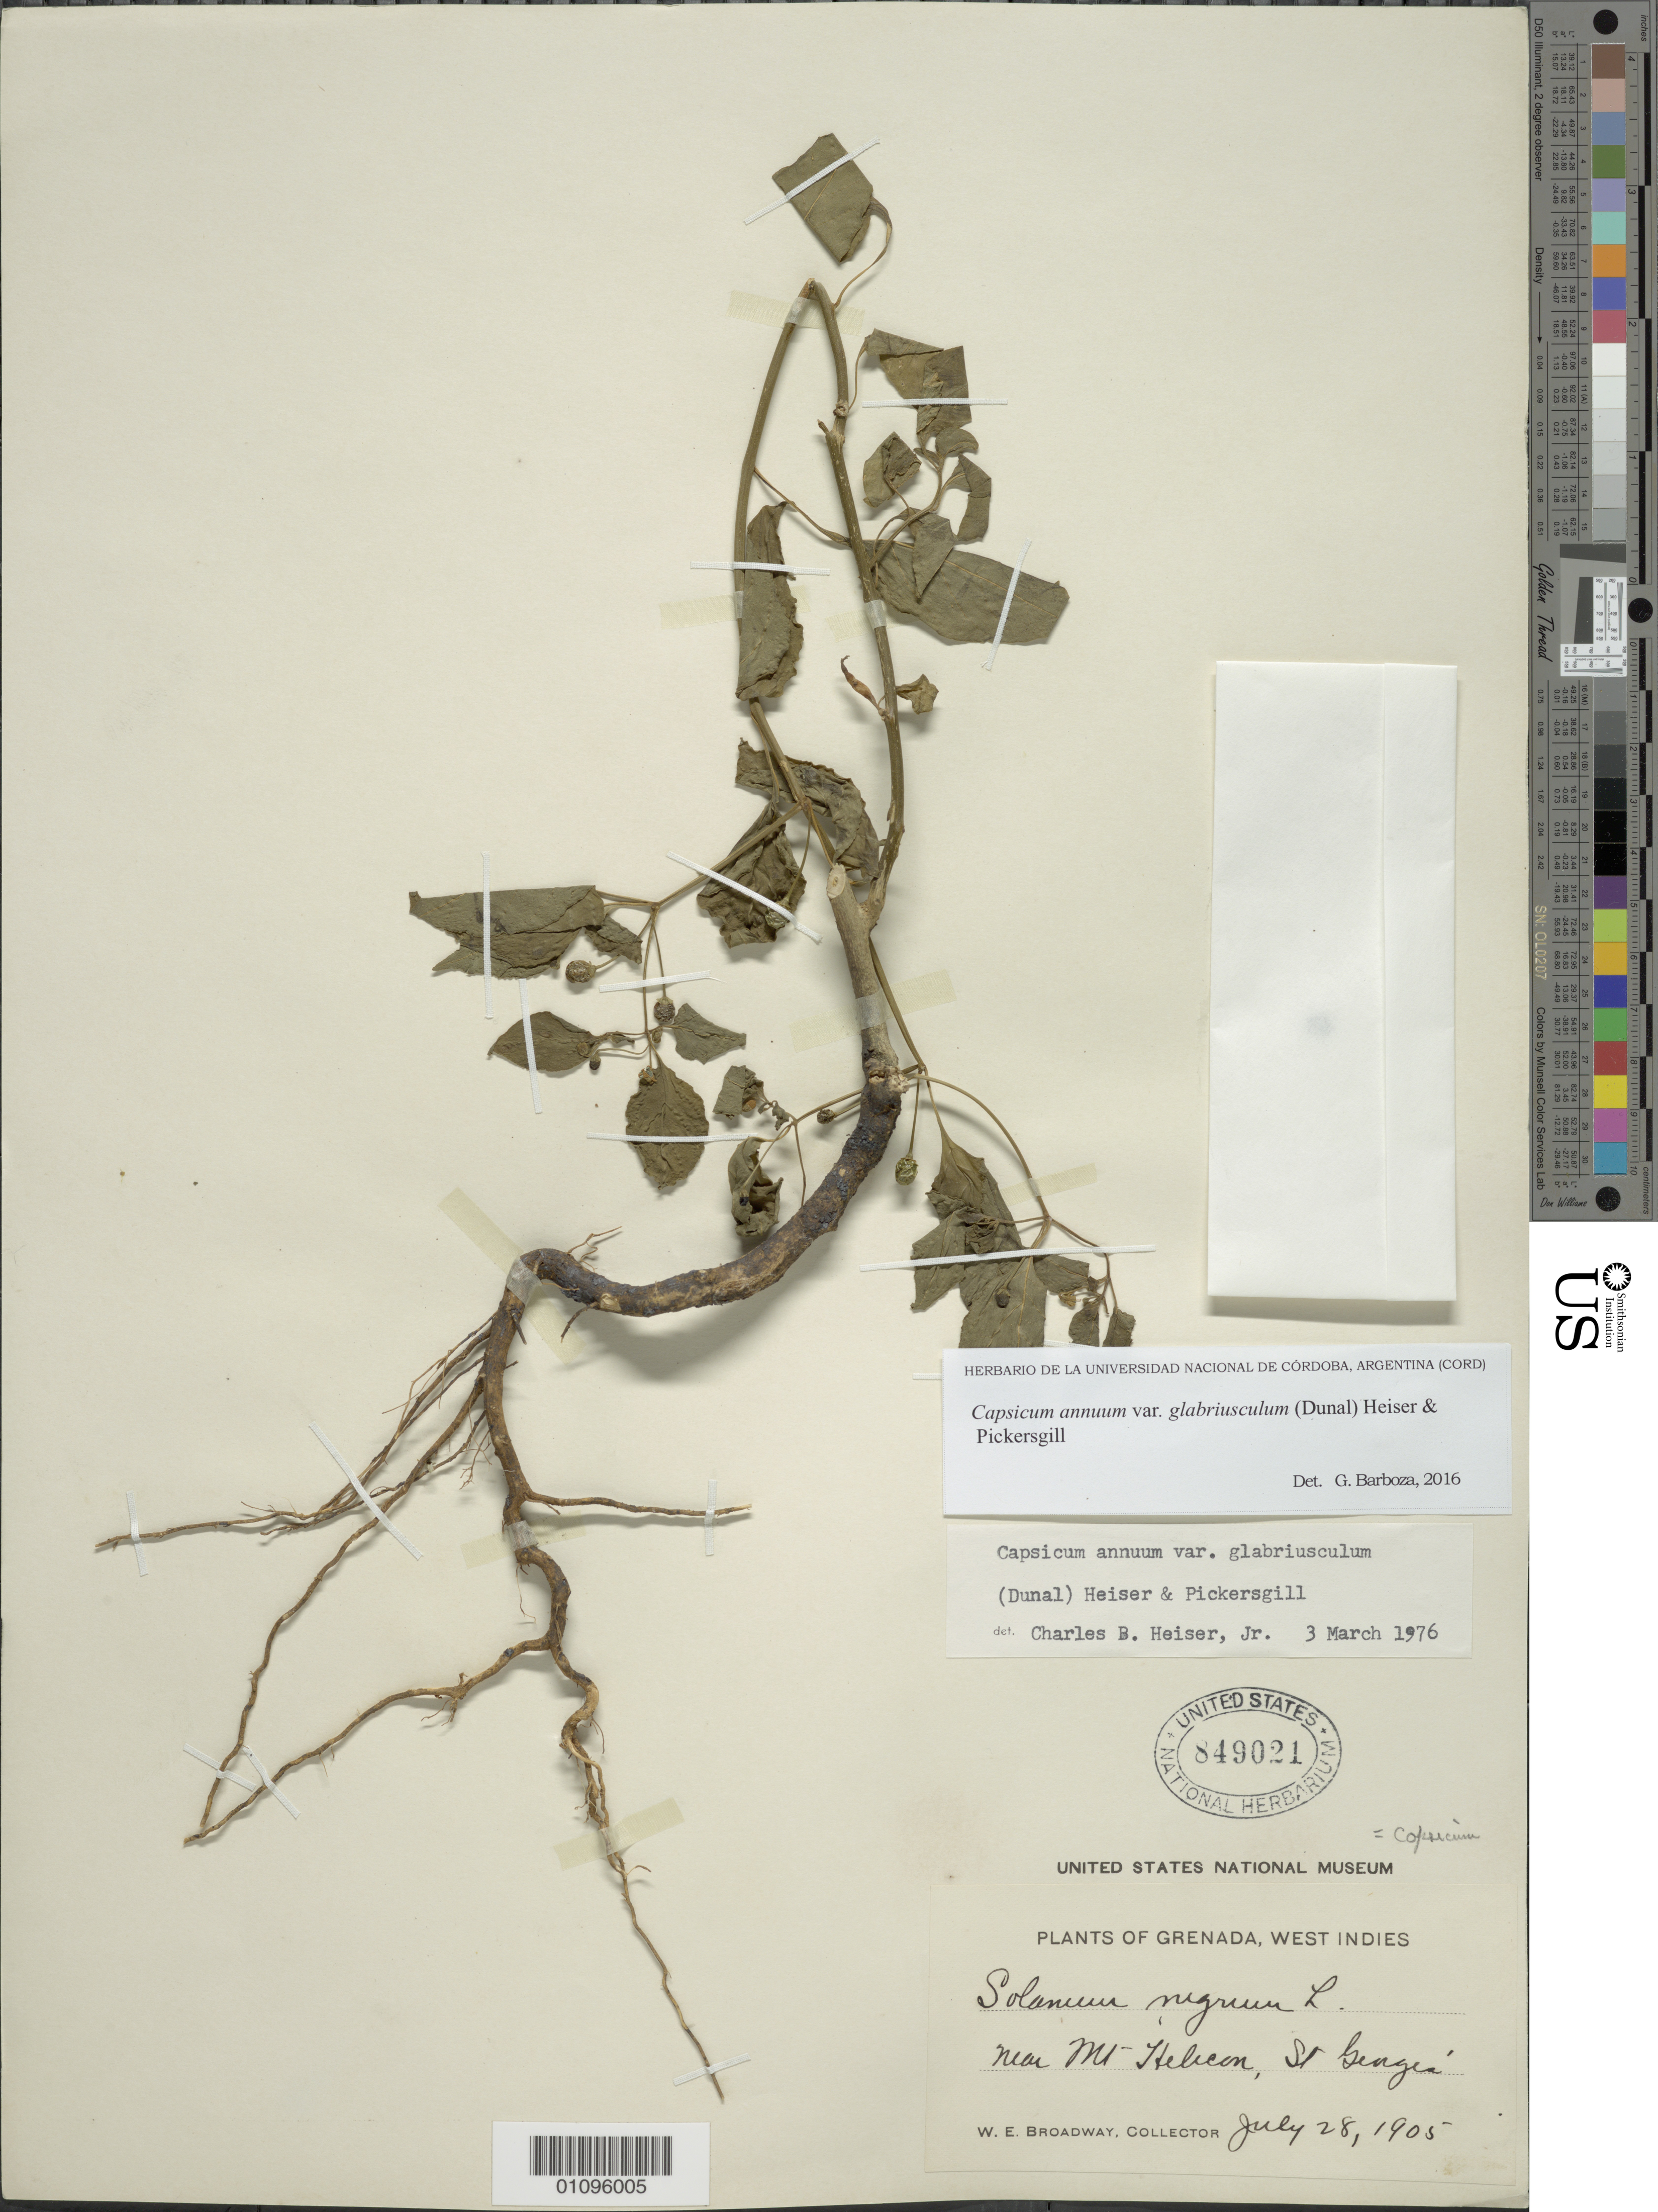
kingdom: Plantae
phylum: Tracheophyta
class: Magnoliopsida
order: Solanales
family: Solanaceae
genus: Capsicum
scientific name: Capsicum annuum var. glabriusculum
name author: (Dunal) Heiser & Pickersgill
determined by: Barboza, G. E., (CORD), Museo Botanico - Cordoba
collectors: W. E. Broadway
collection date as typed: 28 Jul 1905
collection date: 1905-07-28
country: Grenada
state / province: Saint George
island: Grenada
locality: Mt. Helicon, near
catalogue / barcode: US 849021